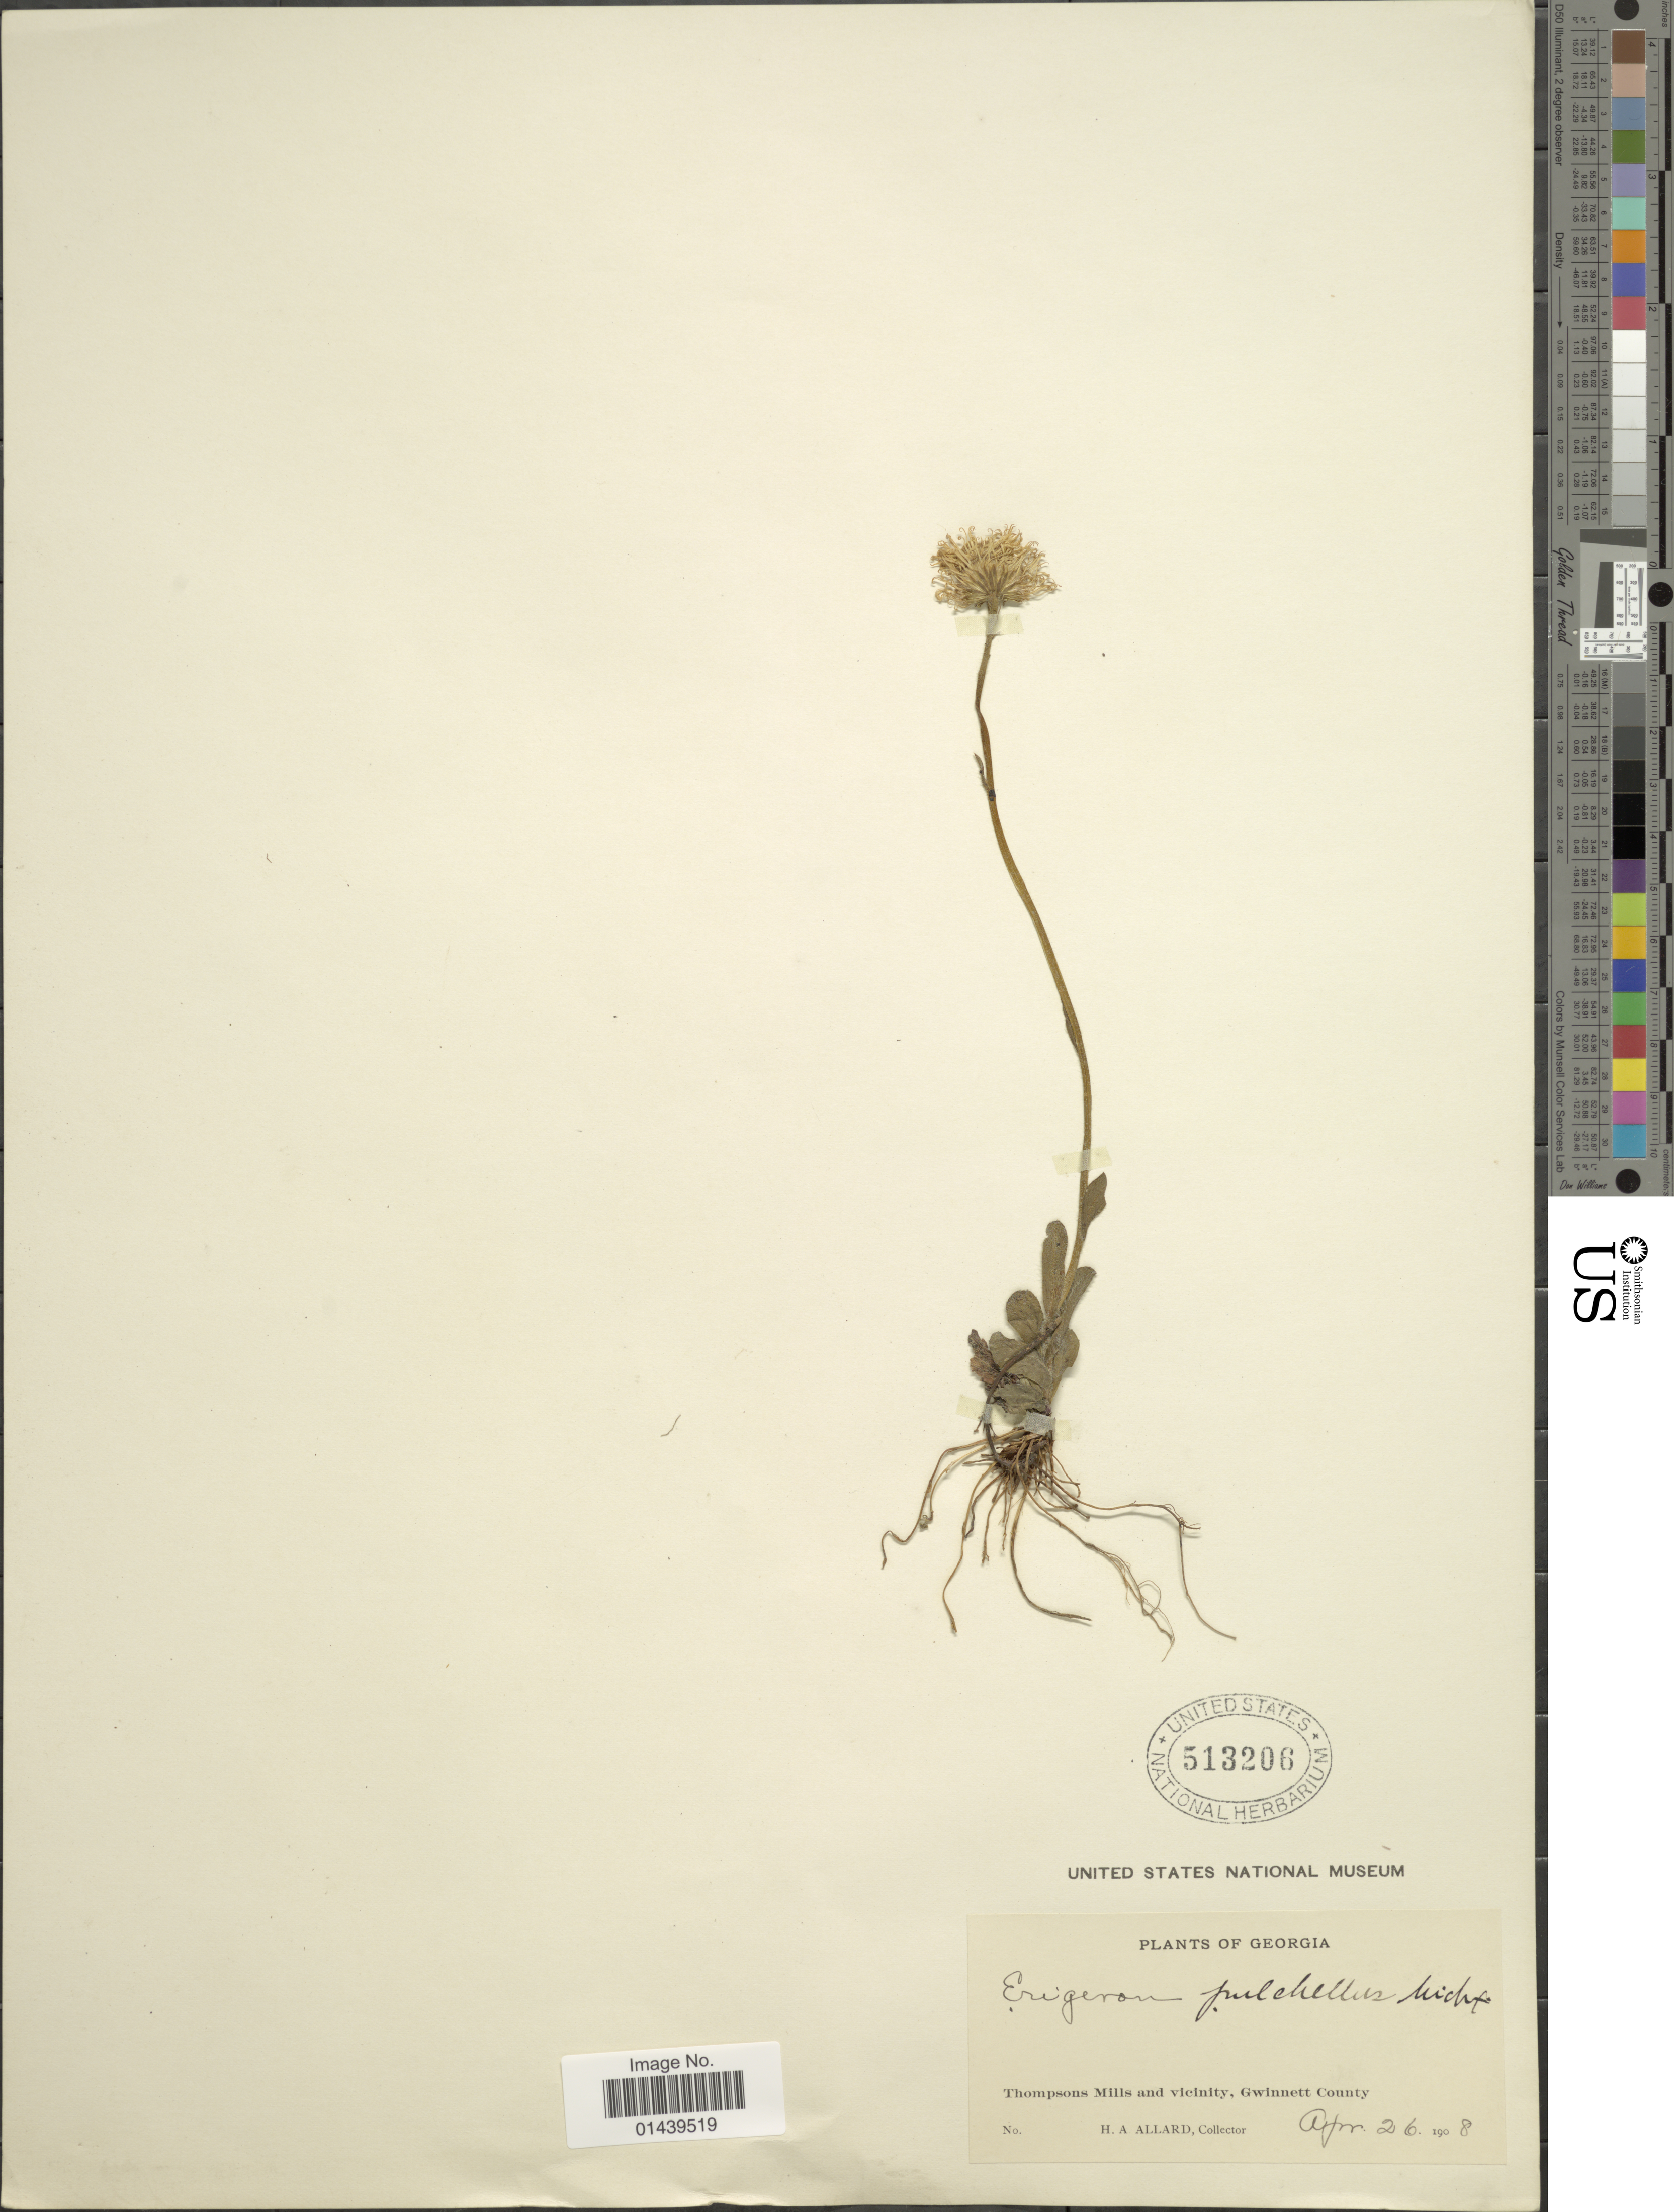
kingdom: Plantae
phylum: Tracheophyta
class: Magnoliopsida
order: Asterales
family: Asteraceae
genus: Erigeron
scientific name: Erigeron pulchellus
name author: Michx.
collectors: H. A. Allard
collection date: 1908-04-26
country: United States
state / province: Georgia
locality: Thompsons Mills and vicinity, Gwinnett County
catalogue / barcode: US 513206